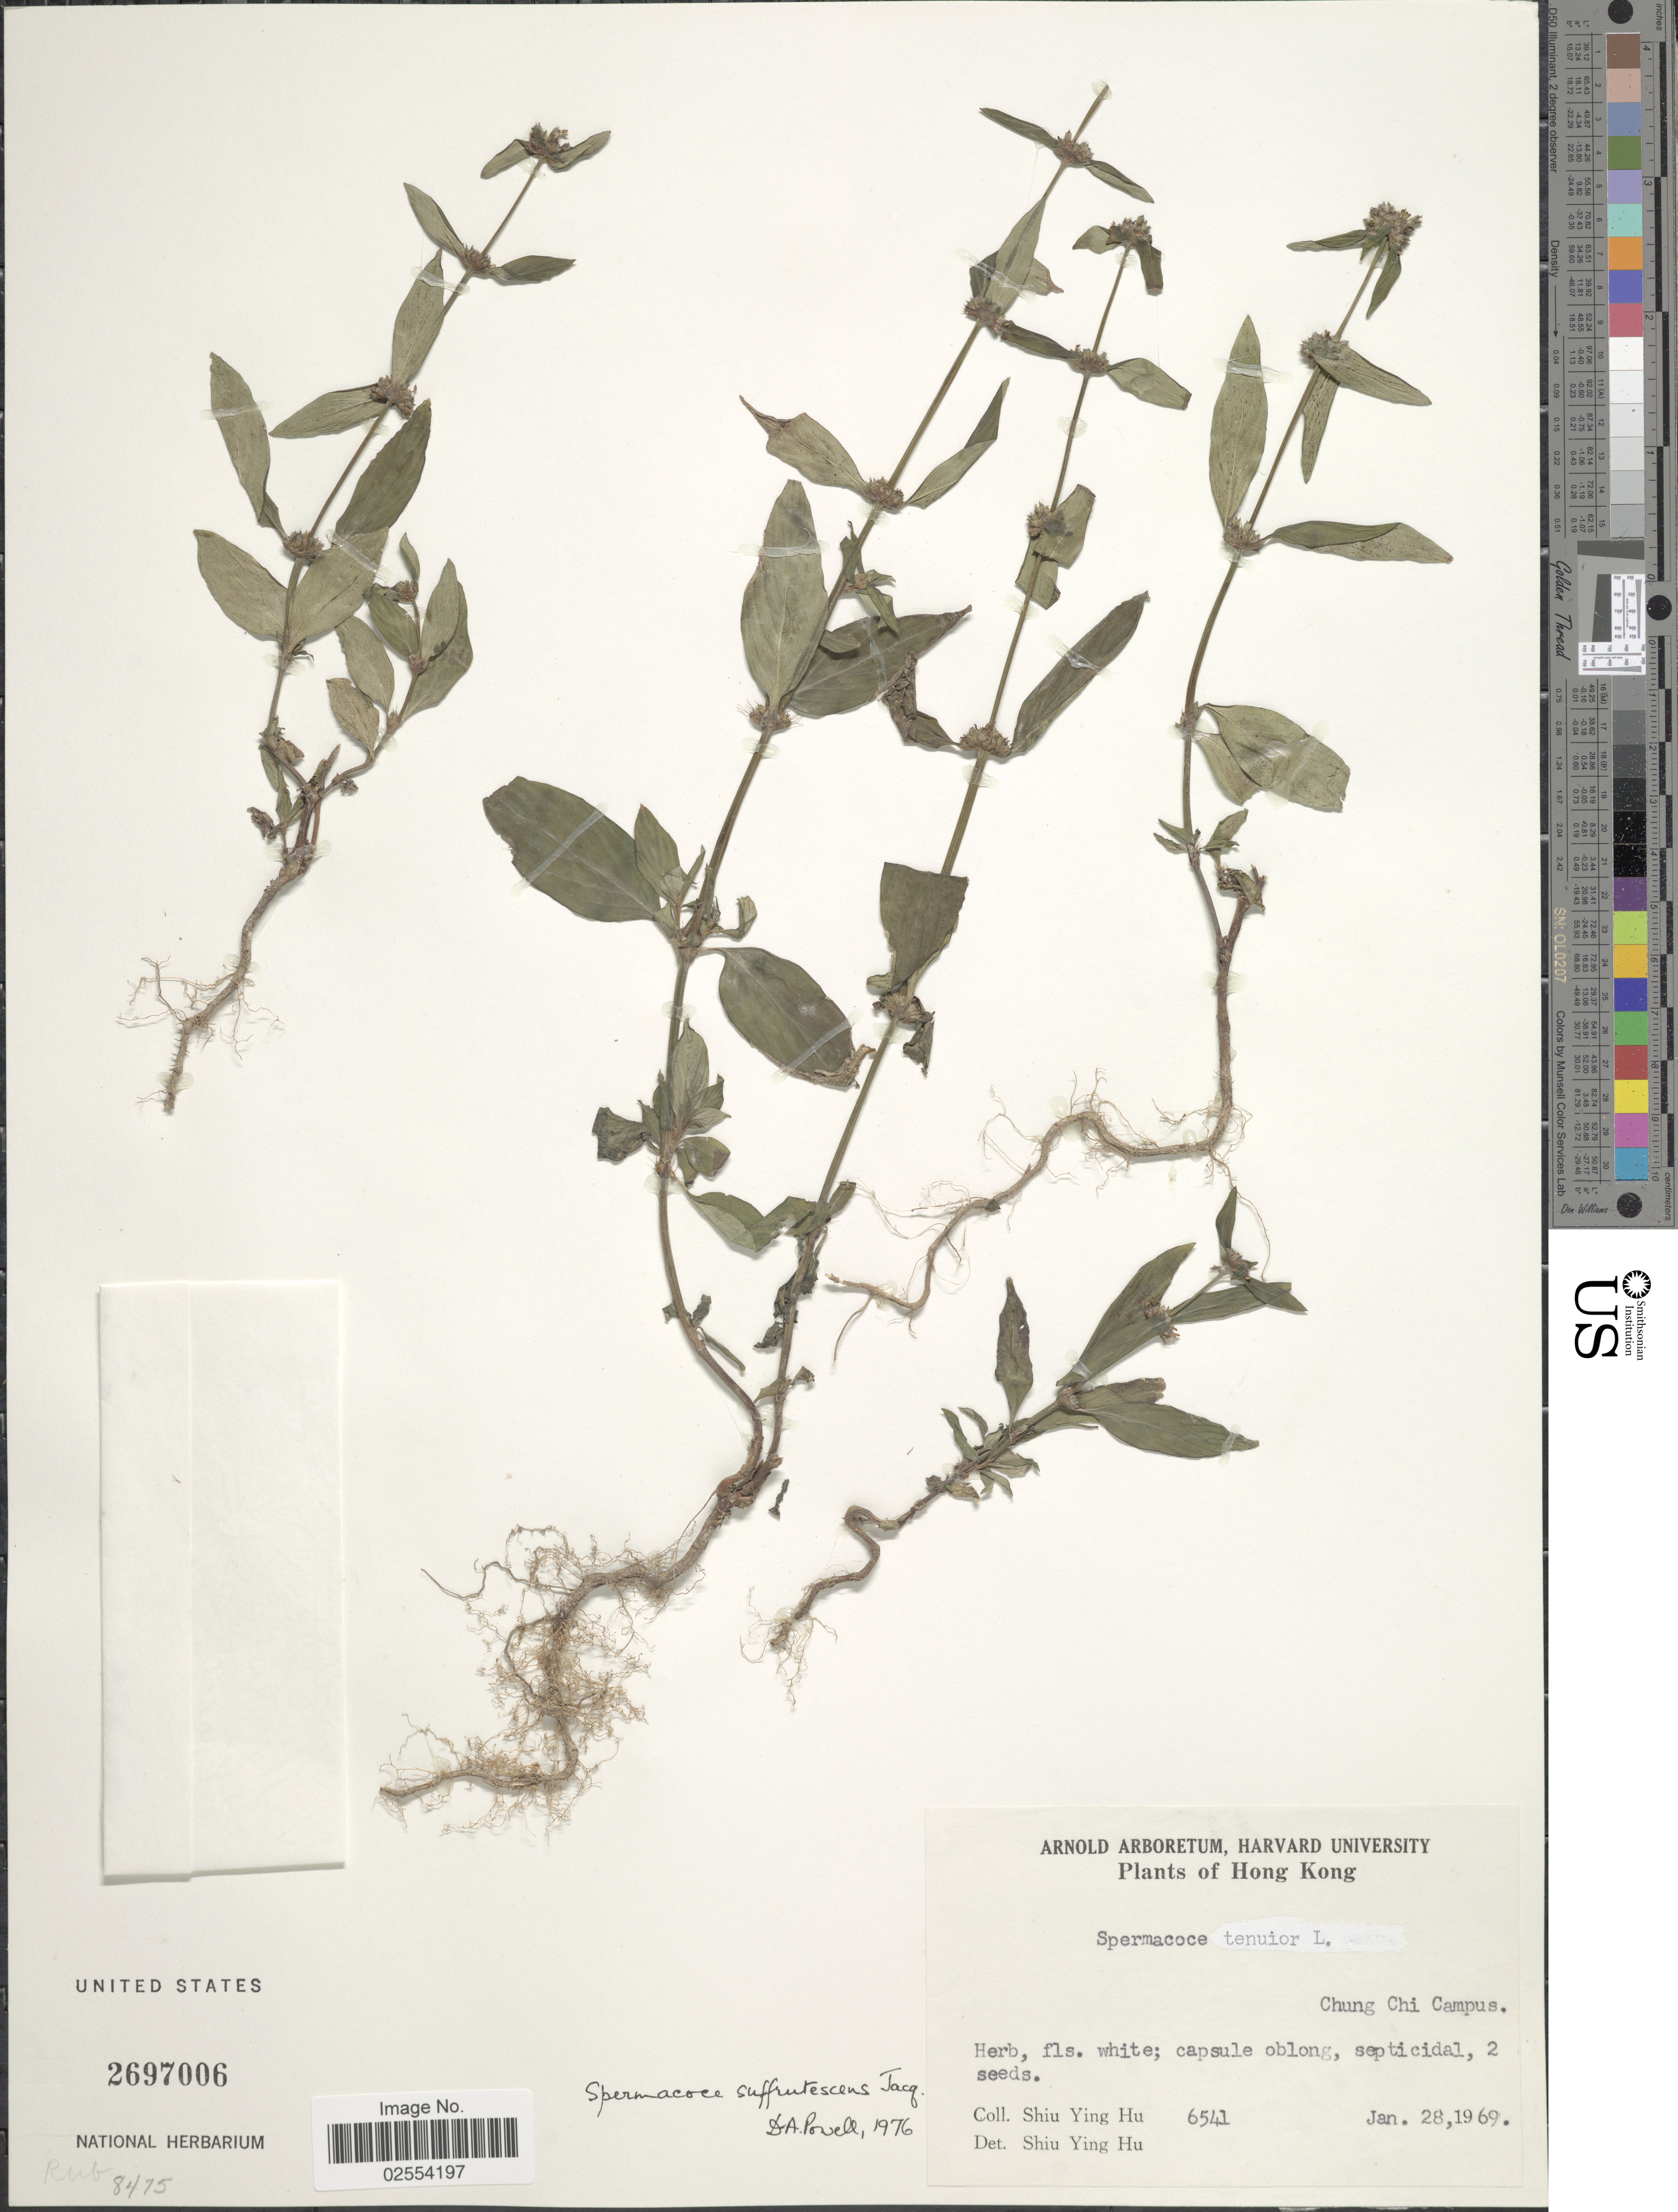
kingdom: Plantae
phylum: Tracheophyta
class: Magnoliopsida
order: Gentianales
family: Rubiaceae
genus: Spermacoce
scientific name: Spermacoce assurgens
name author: Ruiz & Pav.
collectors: S. Y. Hu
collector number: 6541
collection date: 1969-01-28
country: China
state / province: Hong Kong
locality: Chung Chi Campus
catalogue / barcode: US 2697006